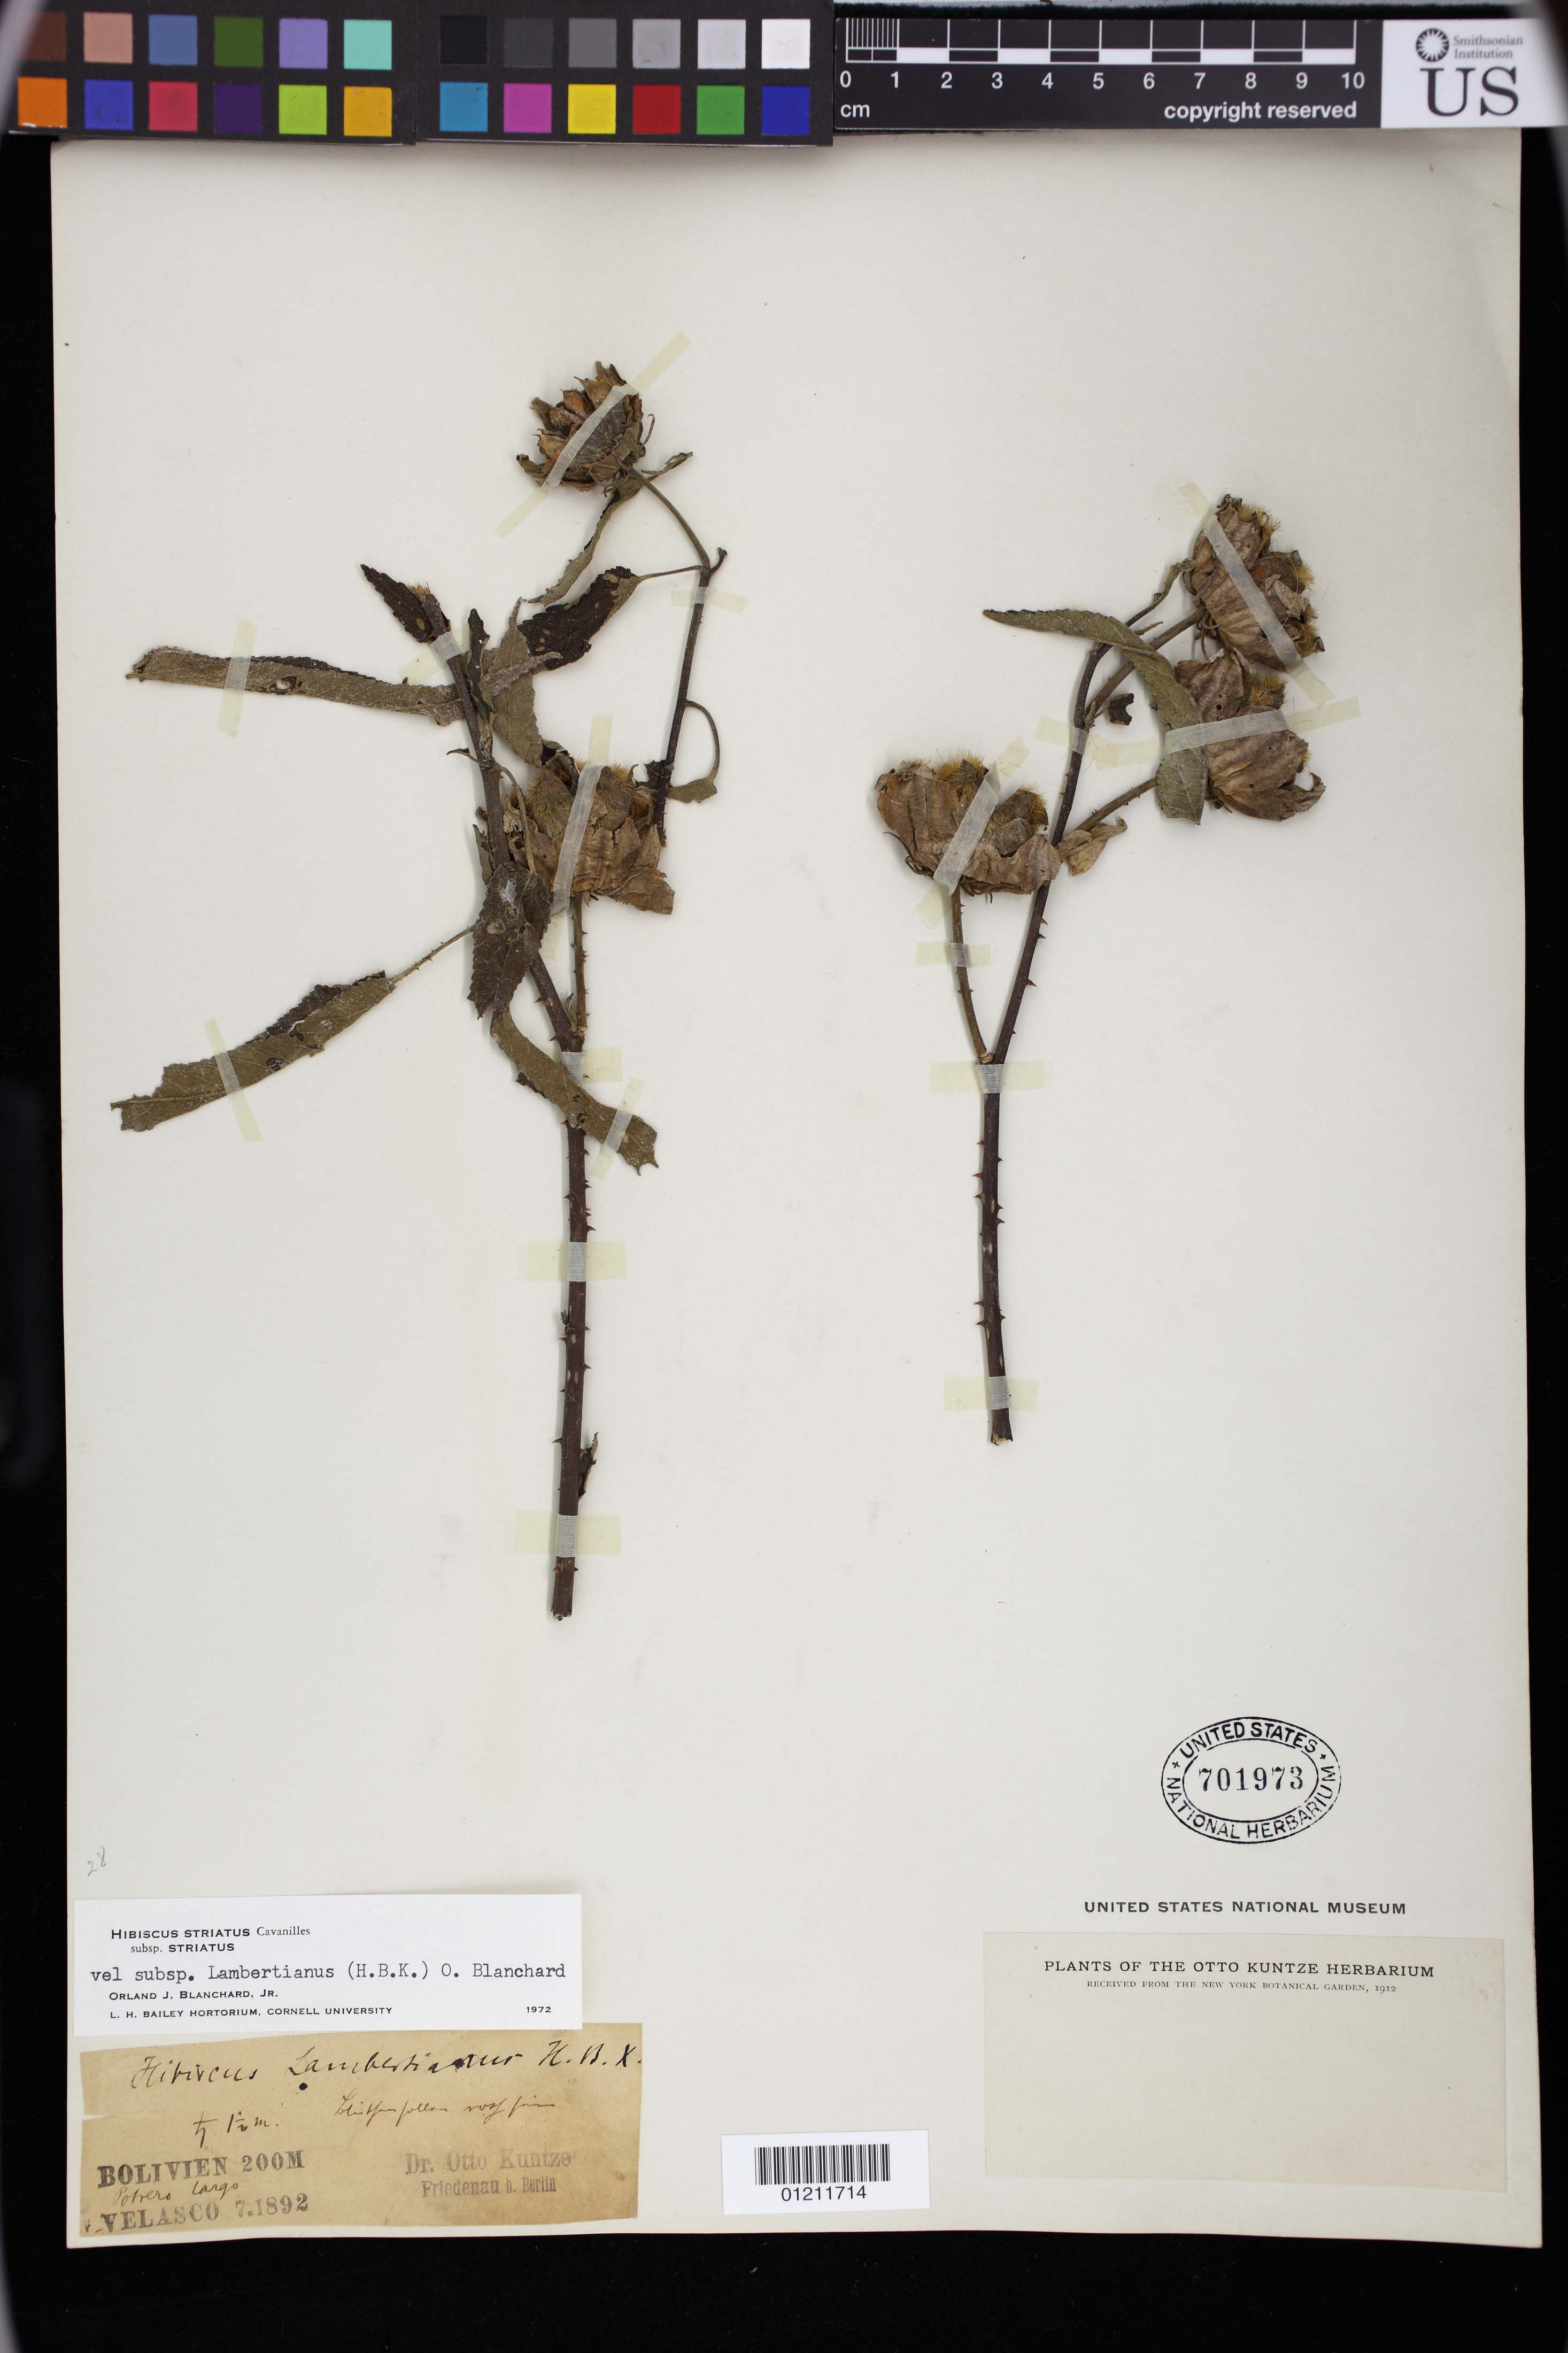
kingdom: Plantae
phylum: Tracheophyta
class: Magnoliopsida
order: Malvales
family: Malvaceae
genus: Hibiscus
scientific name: Hibiscus striatus subsp. striatus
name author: Cav.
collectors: C.E.O. Kuntze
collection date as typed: Jul 1892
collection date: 1892-07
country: Bolivia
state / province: Santa Cruz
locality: Potrero Largo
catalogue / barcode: US 701973